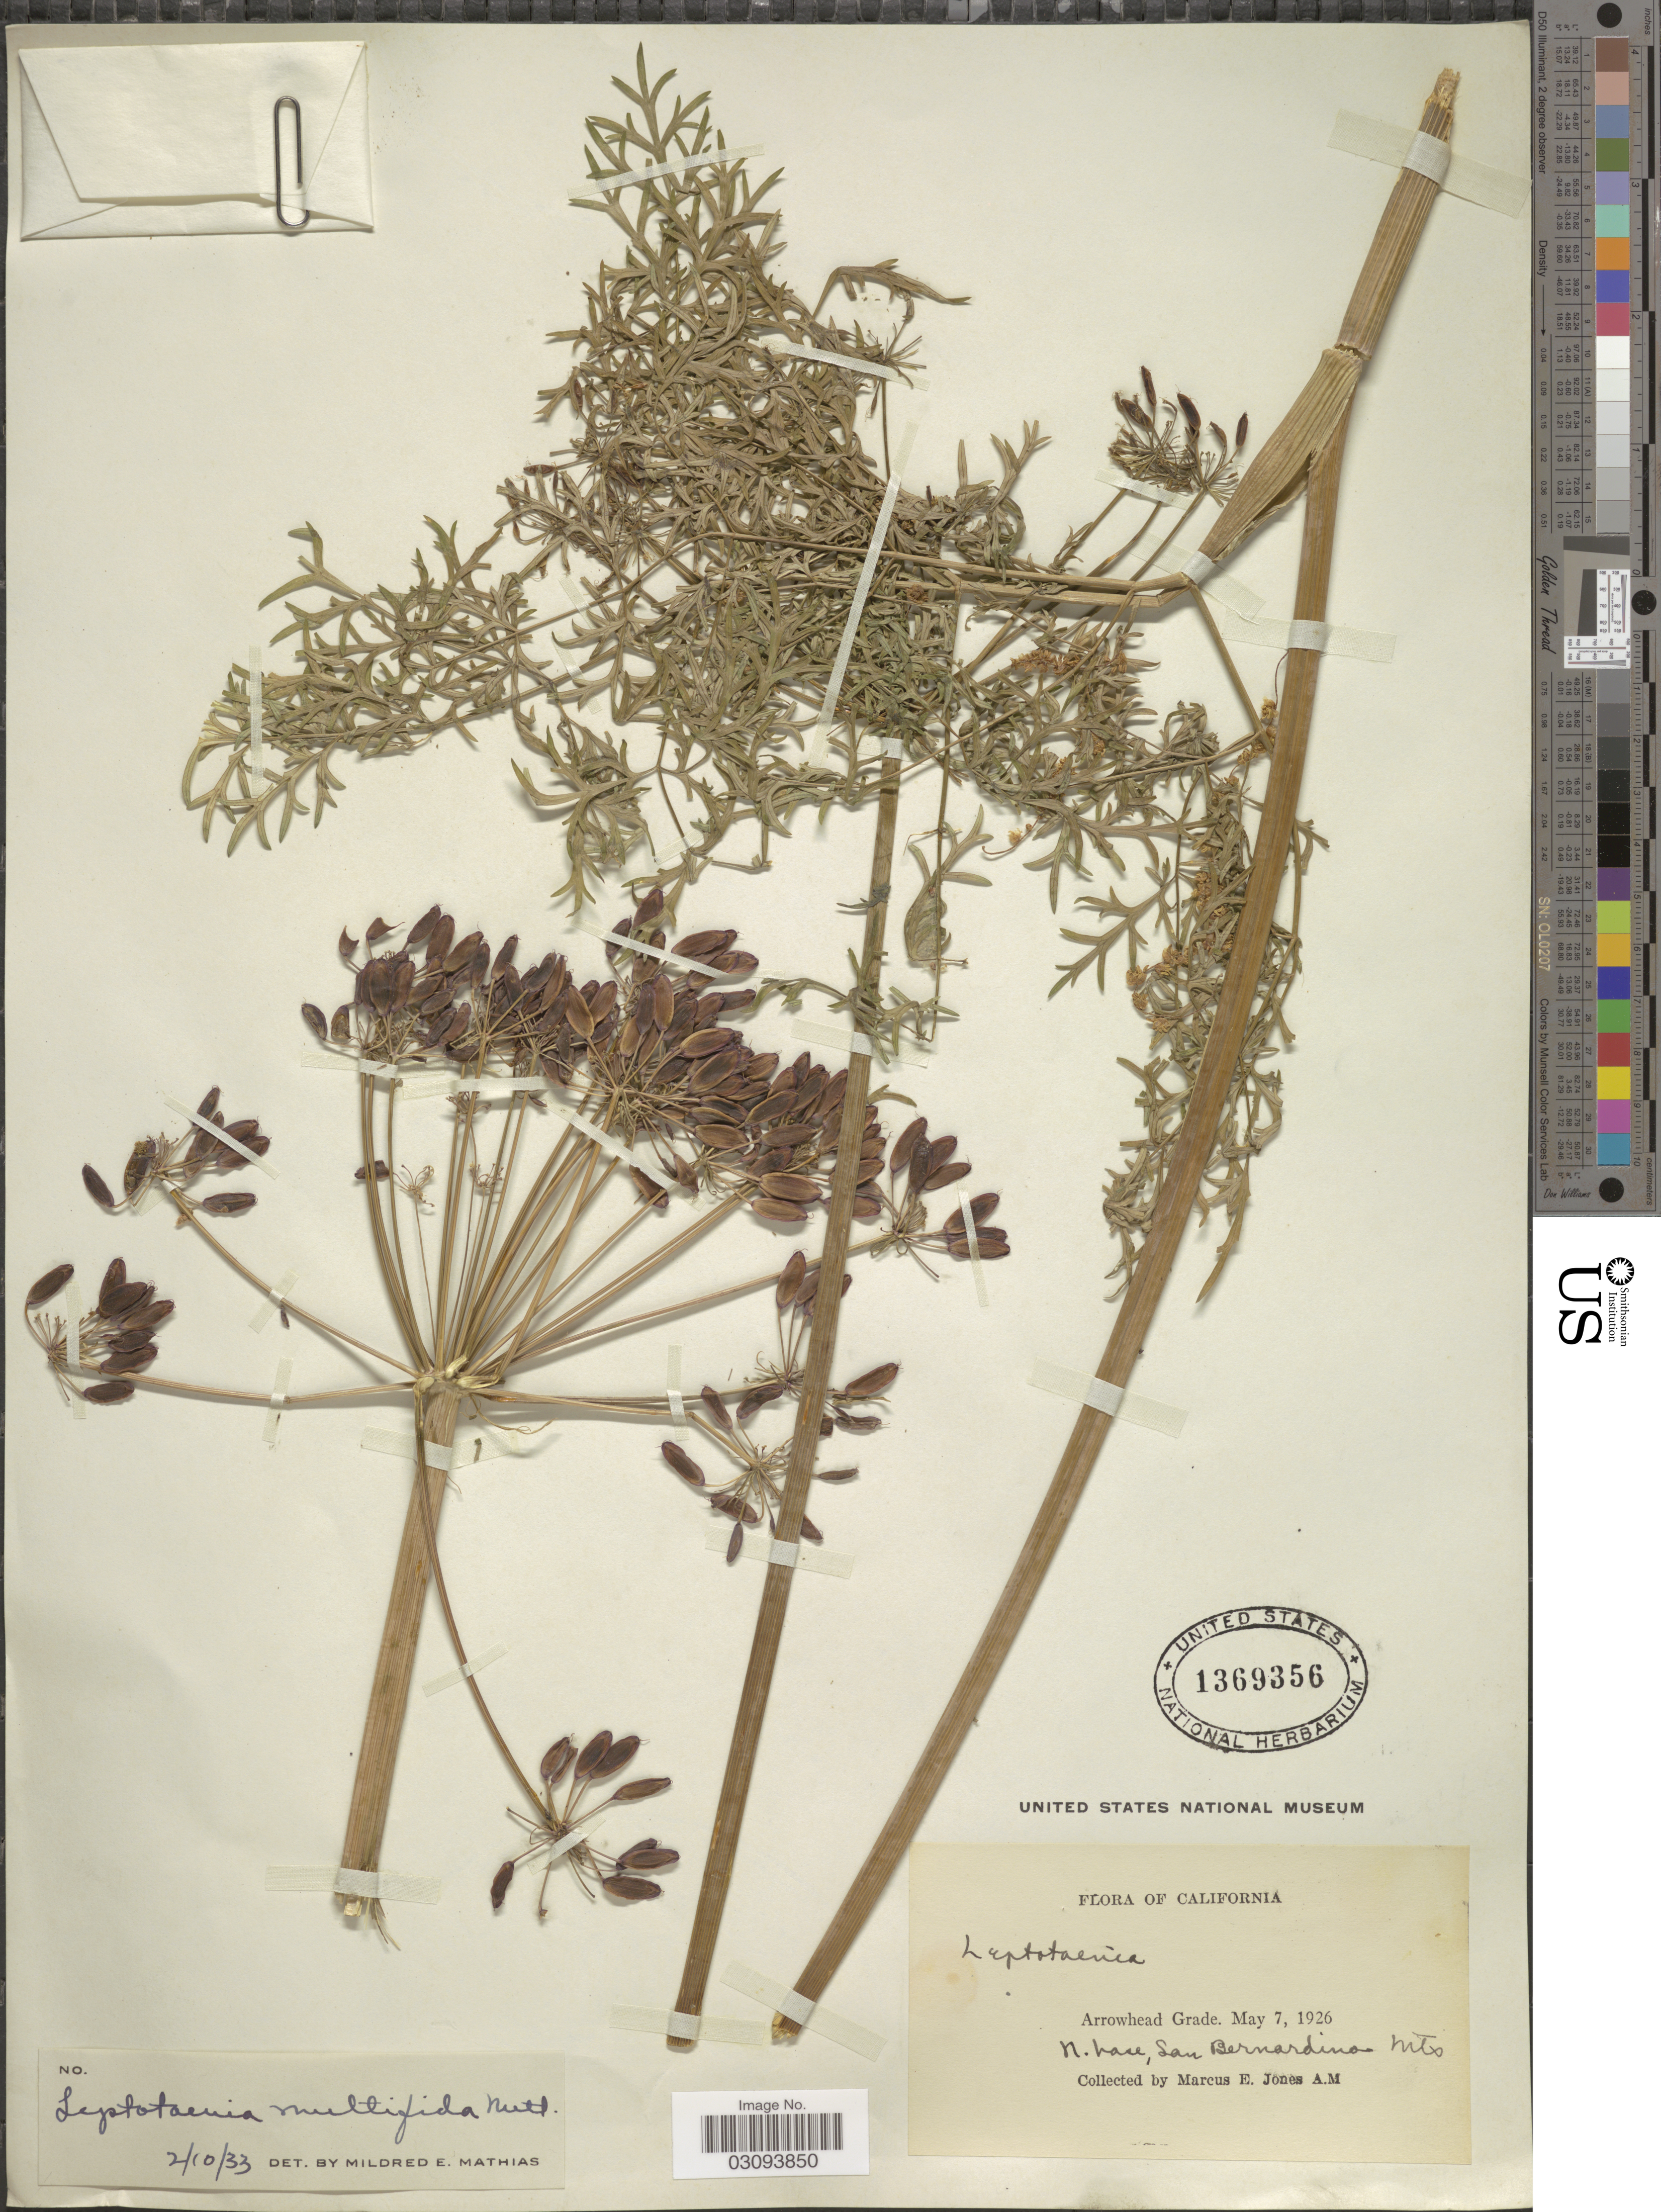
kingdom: Plantae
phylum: Tracheophyta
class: Magnoliopsida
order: Apiales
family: Apiaceae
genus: Lomatium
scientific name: Lomatium dissectum var. multifidum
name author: (Nutt.) Mathias & Constance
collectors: M. E. Jones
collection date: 1926-05-07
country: United States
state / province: California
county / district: San Bernardino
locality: Arrowhead Grade. N. base, San Bernardino Mts.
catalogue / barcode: US 1369356